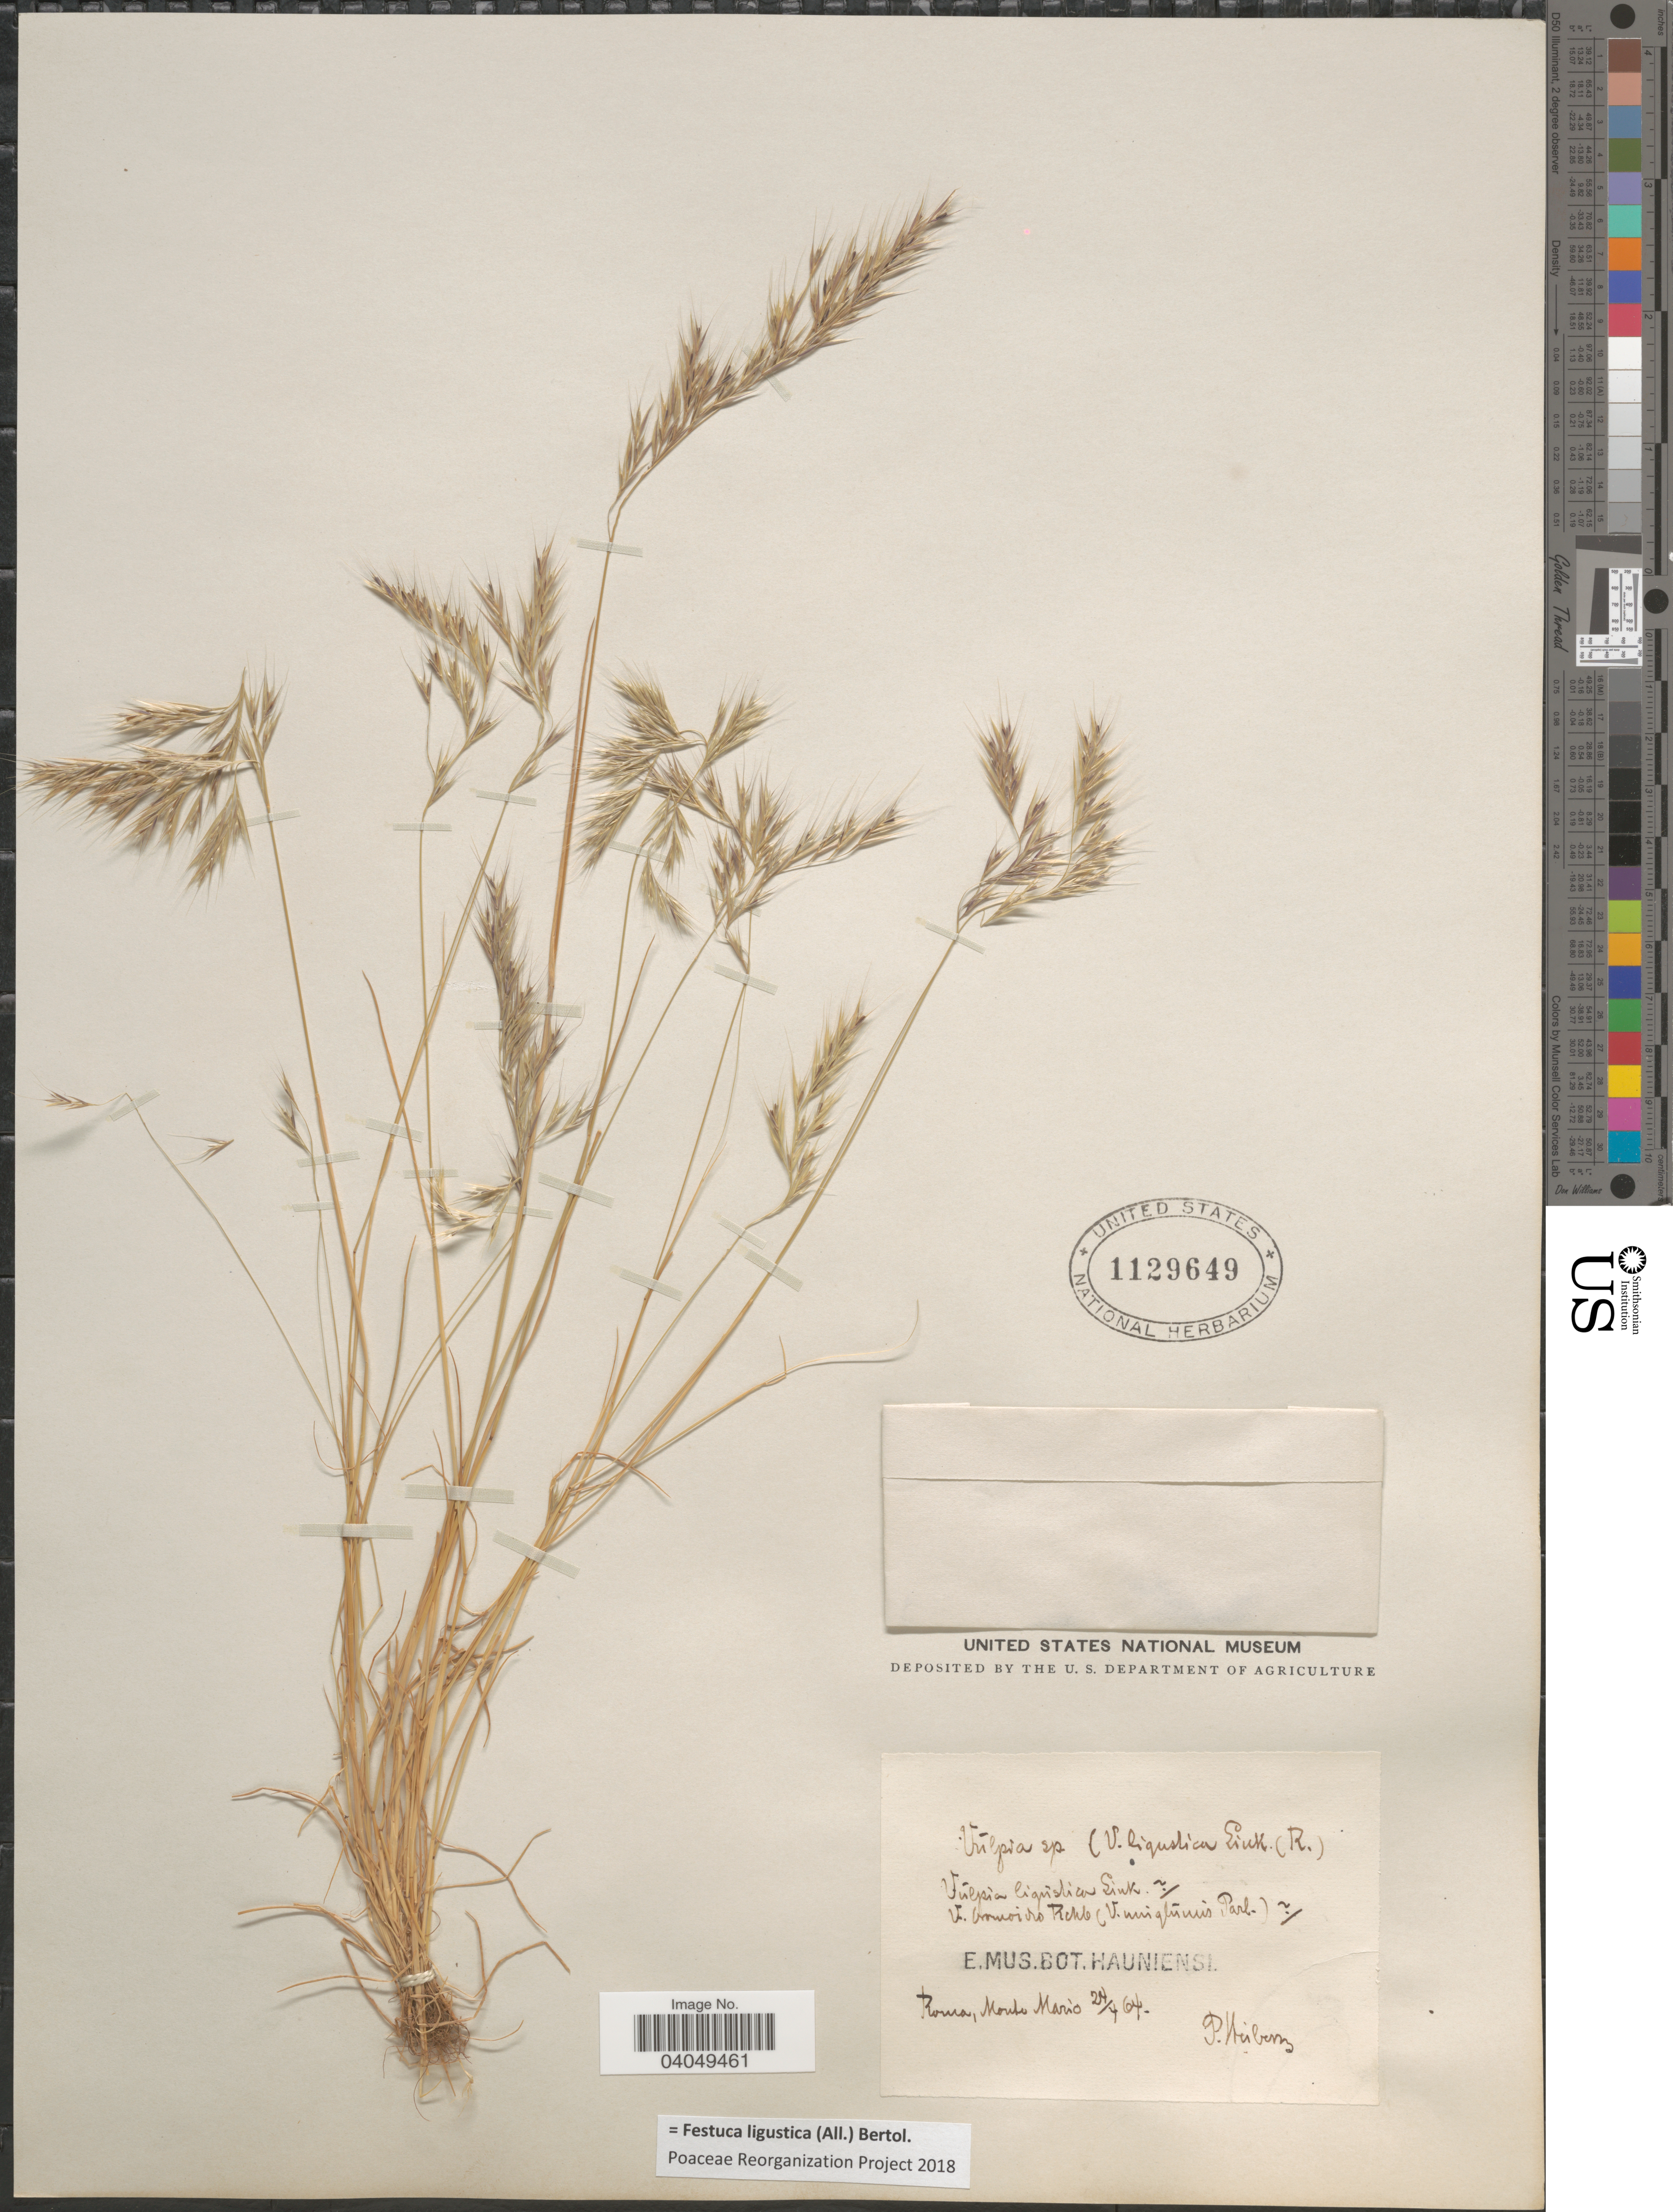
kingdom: Plantae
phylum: Tracheophyta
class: Liliopsida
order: Poales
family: Poaceae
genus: Festuca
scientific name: Festuca ligustica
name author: (All.) Bertol.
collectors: P. Heiberg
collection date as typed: Transcribed d/m/y: 24/4/64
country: Italy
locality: Roma, Monte Mario.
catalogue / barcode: US 1129649